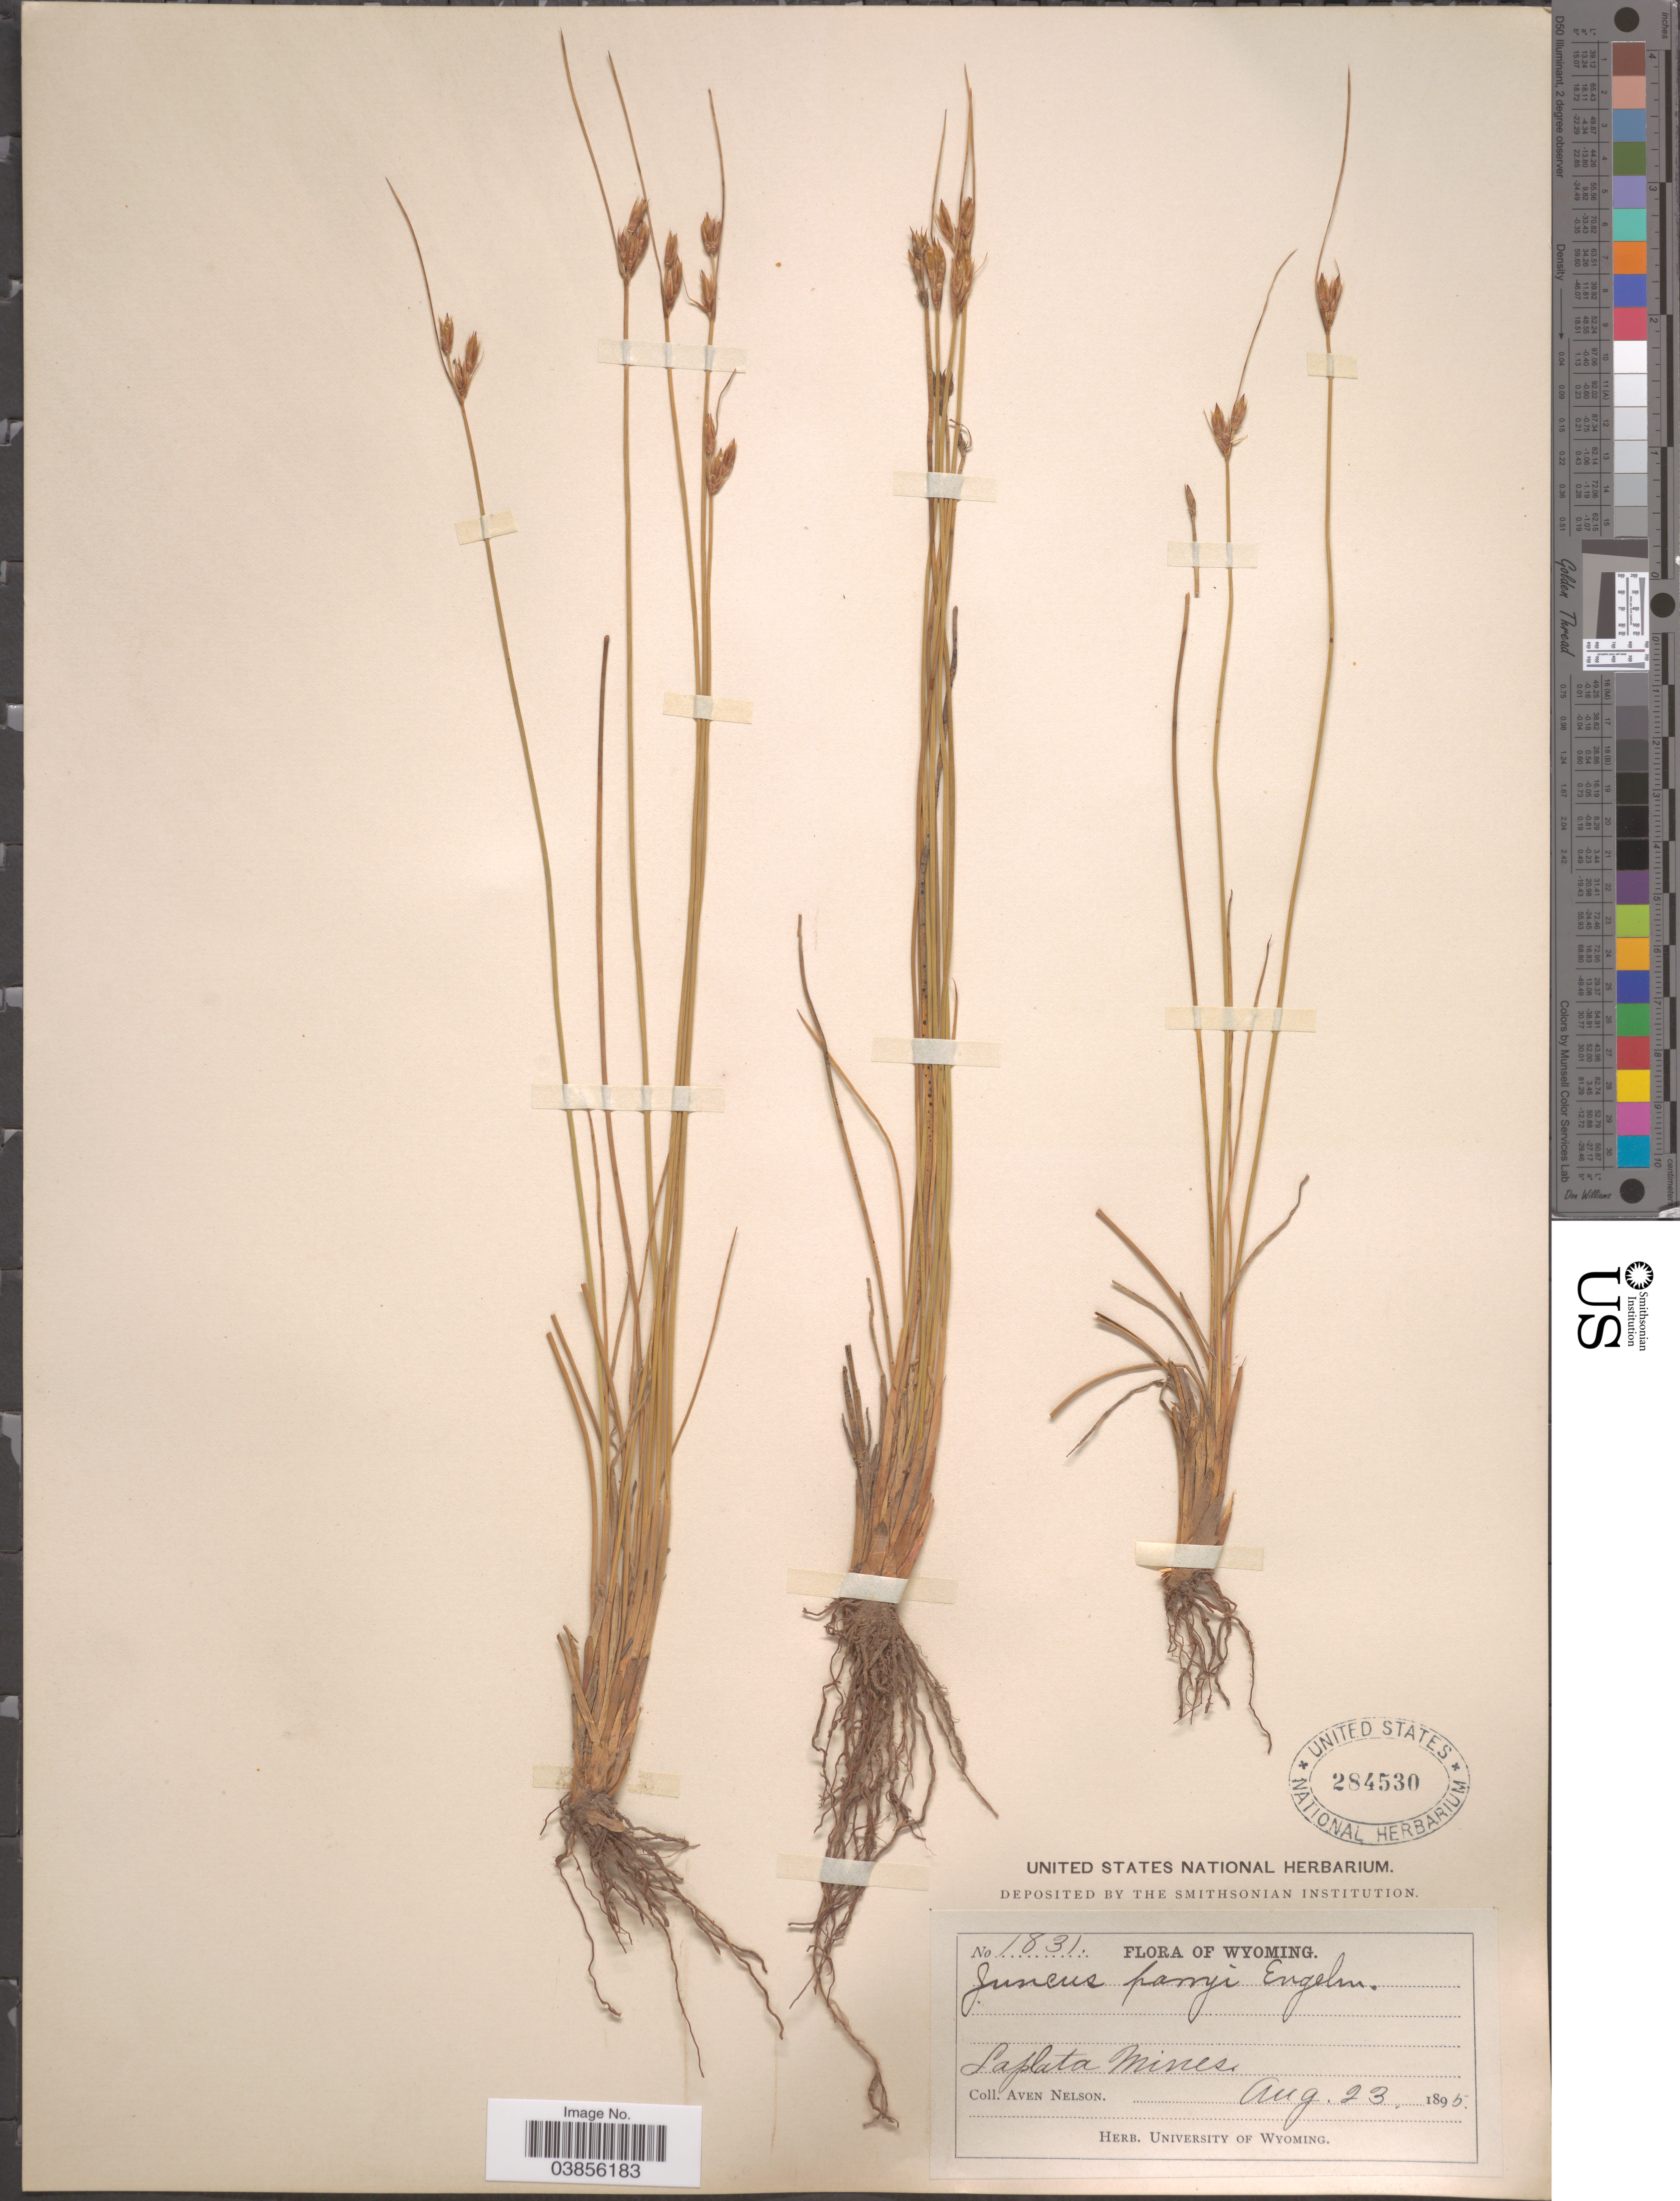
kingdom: Plantae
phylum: Tracheophyta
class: Liliopsida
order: Poales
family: Juncaceae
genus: Juncus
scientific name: Juncus parryi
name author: Engelm.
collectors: A. Nelson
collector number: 1831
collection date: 1895-08-23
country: United States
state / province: Wyoming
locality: Laplata Mines.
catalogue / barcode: US 284530